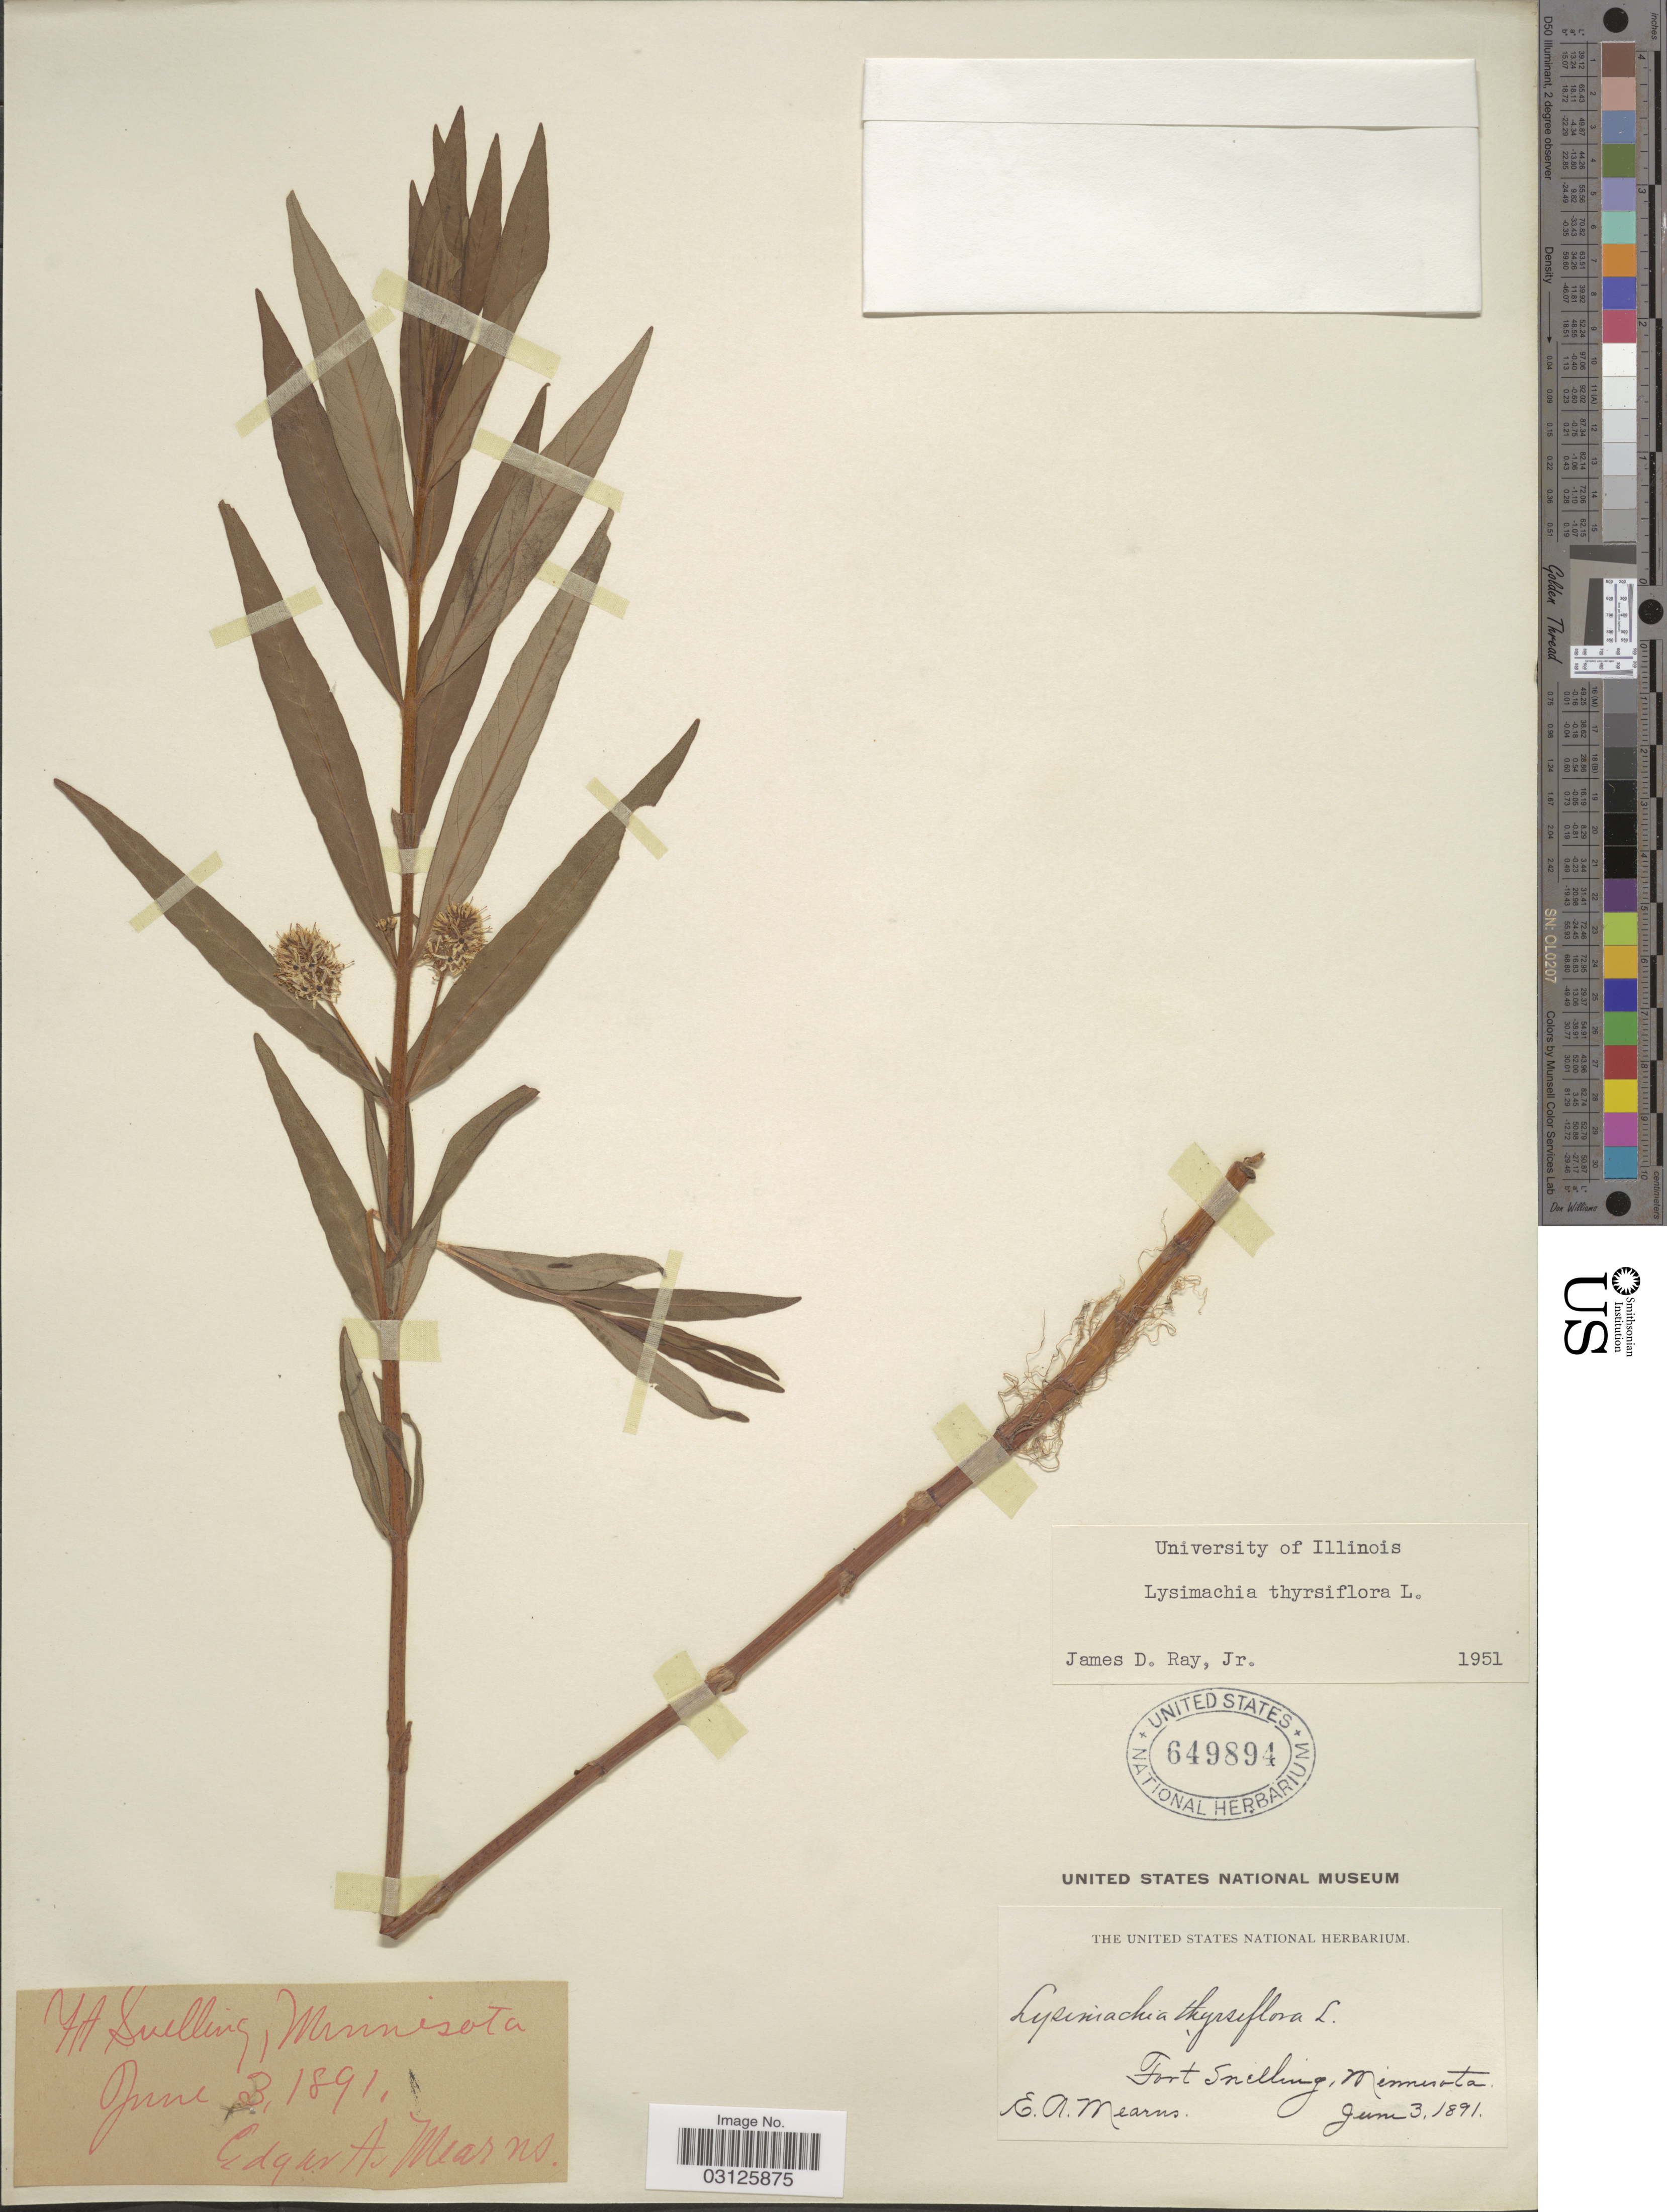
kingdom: Plantae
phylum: Tracheophyta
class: Magnoliopsida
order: Ericales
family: Primulaceae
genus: Lysimachia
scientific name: Lysimachia thyrsiflora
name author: L.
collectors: E. A. Mearns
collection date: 1891-06-03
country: United States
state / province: Minnesota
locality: Fort Snelling.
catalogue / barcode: US 649894